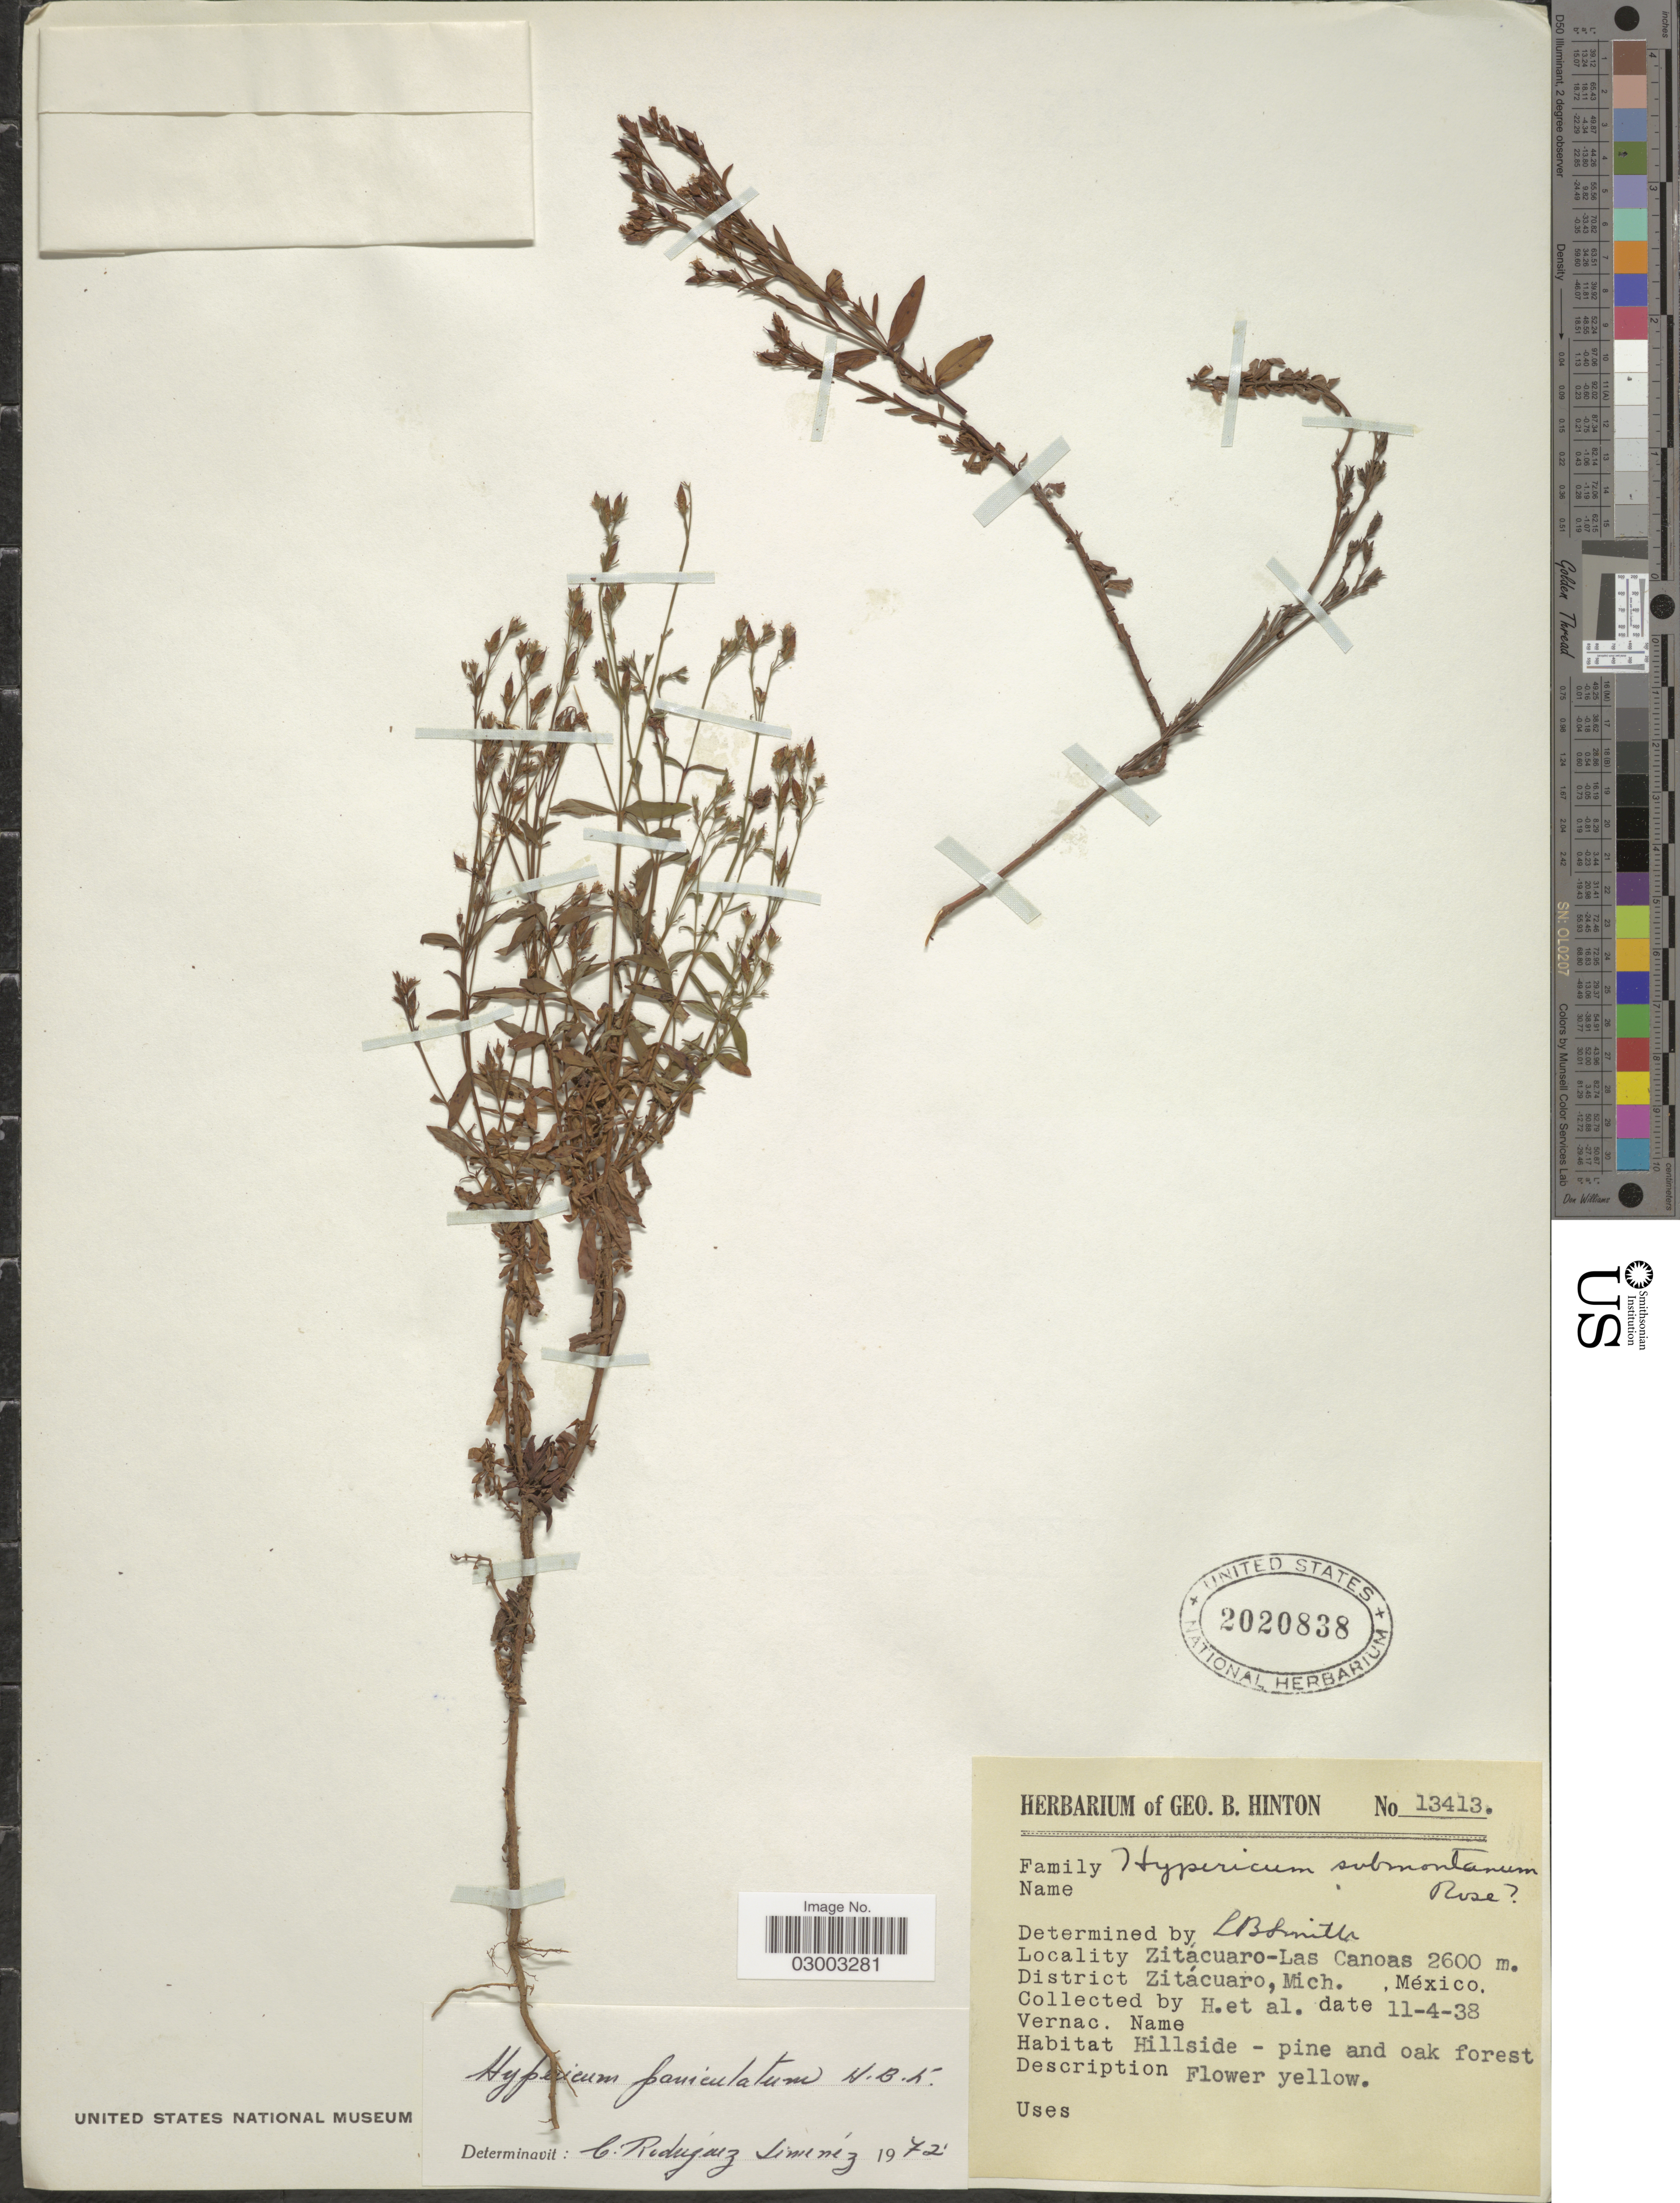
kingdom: Plantae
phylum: Tracheophyta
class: Magnoliopsida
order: Malpighiales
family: Hypericaceae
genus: Hypericum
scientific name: Hypericum philonotis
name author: Schltdl. & Cham.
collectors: G. B. Hinton & et al.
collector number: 13413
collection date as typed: Transcribed d/m/y: 4/11/38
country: Mexico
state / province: Michoacán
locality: Zitácuaro-Las Canoas. District Zitácuaro, Mich.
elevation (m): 2600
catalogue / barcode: US 2020838